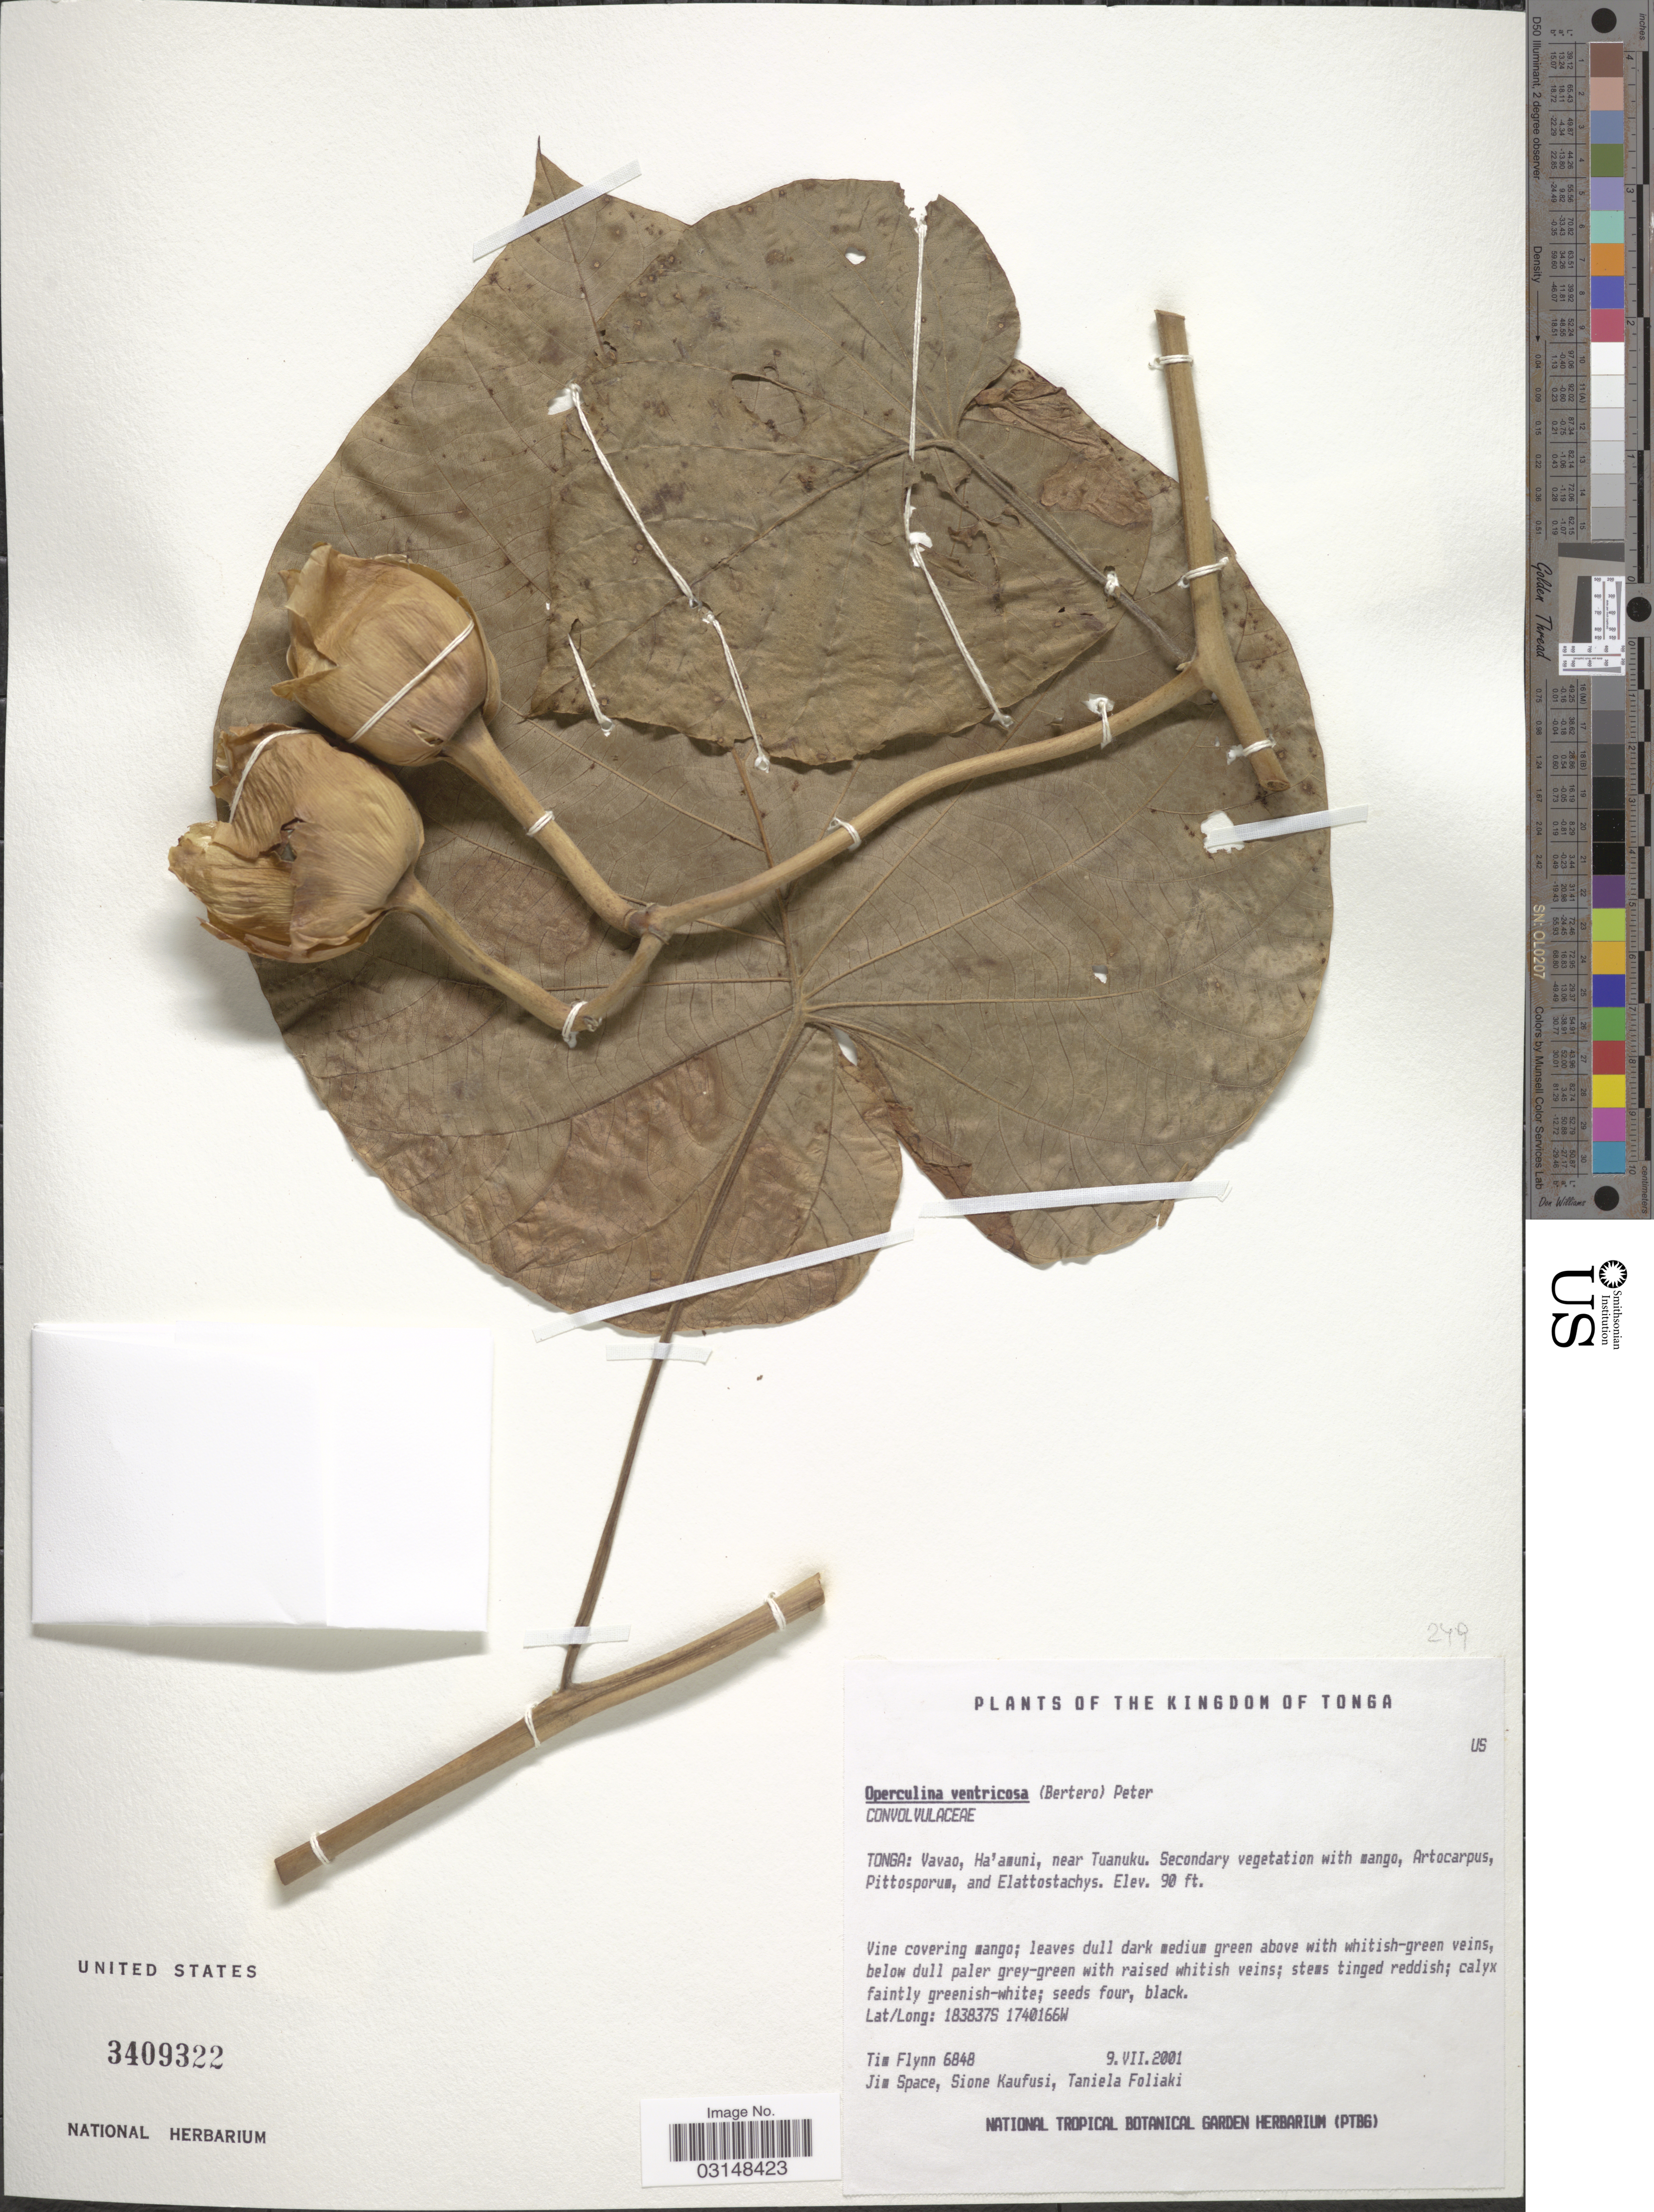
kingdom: Plantae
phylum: Tracheophyta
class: Magnoliopsida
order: Solanales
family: Convolvulaceae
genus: Operculina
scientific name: Operculina ventricosa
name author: (Aubl.) Barb. Rodr.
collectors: T. Flynn, J. Space, S. Kaufusi & T. Foliaki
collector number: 6848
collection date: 2001-07-09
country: Tonga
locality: Vavao, Ha'amuni, near Tuanuku.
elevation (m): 27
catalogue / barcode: US 3409322